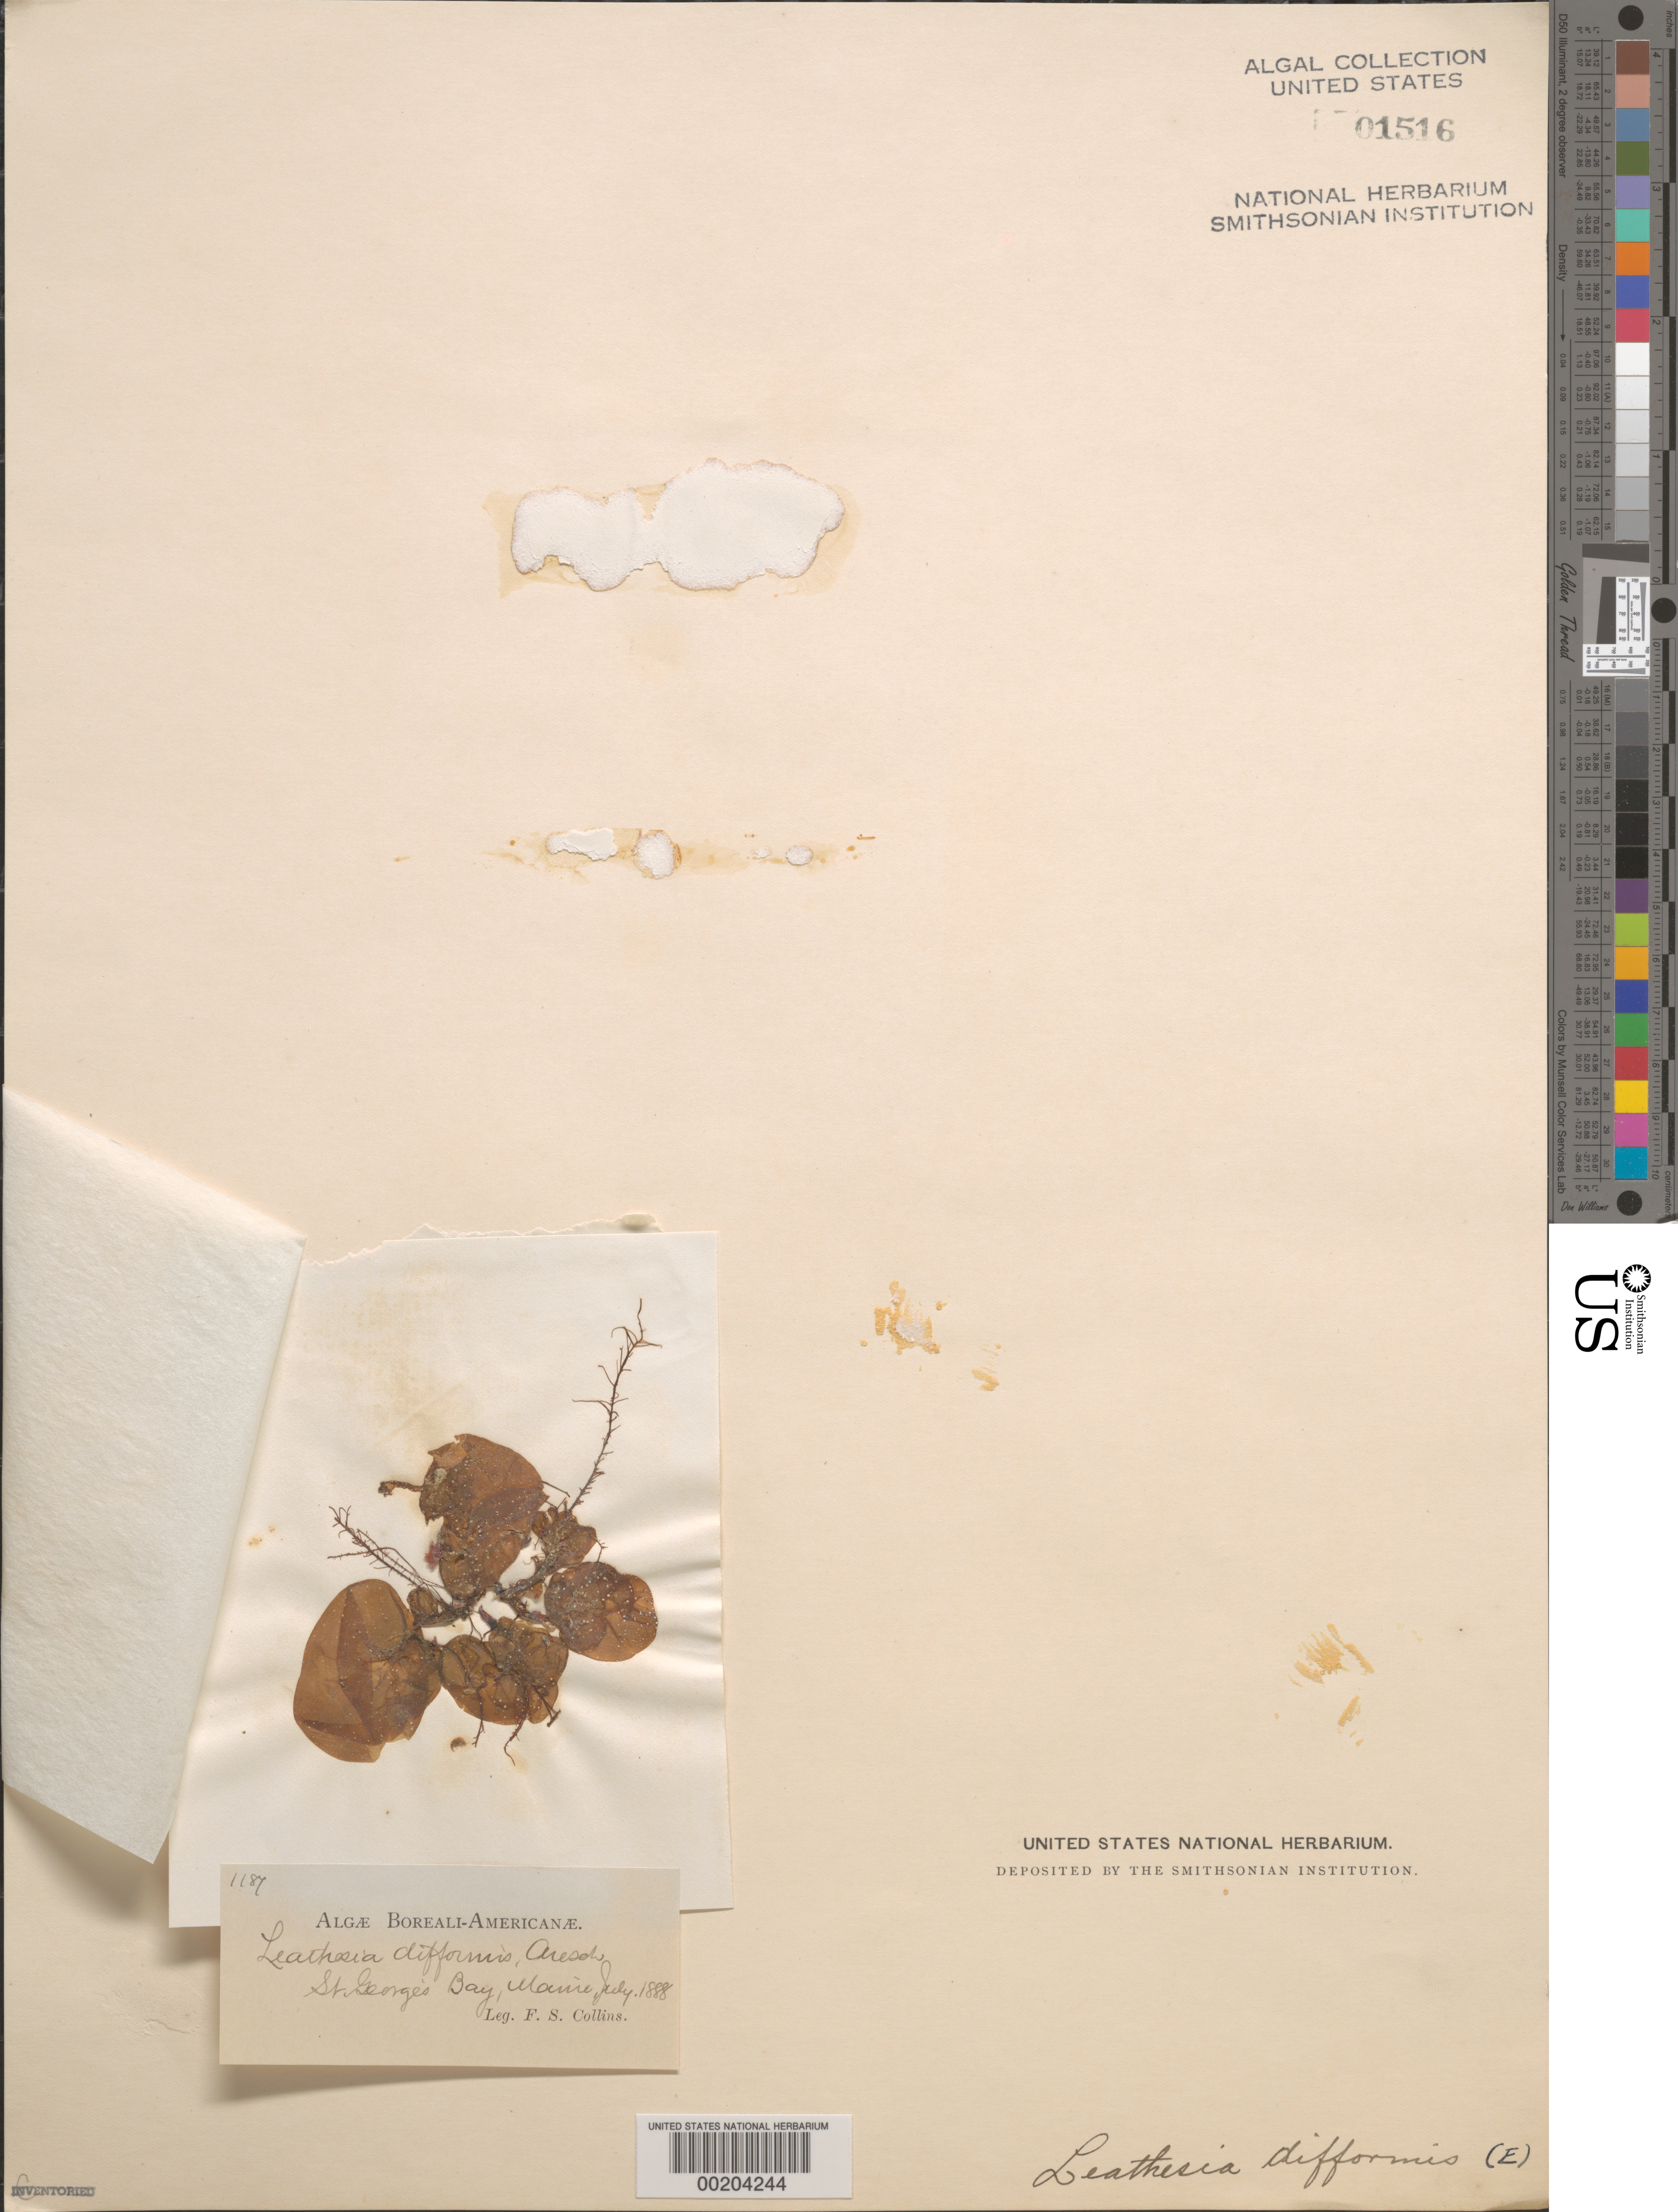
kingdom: Chromista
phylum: Ochrophyta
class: Phaeophyceae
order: Ectocarpales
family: Chordariaceae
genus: Leathesia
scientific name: Leathesia difformis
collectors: F. Collins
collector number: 1187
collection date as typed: Jul 1888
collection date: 1888-07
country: United States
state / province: Maine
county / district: Washington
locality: St. George's Bay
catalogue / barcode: US 1516